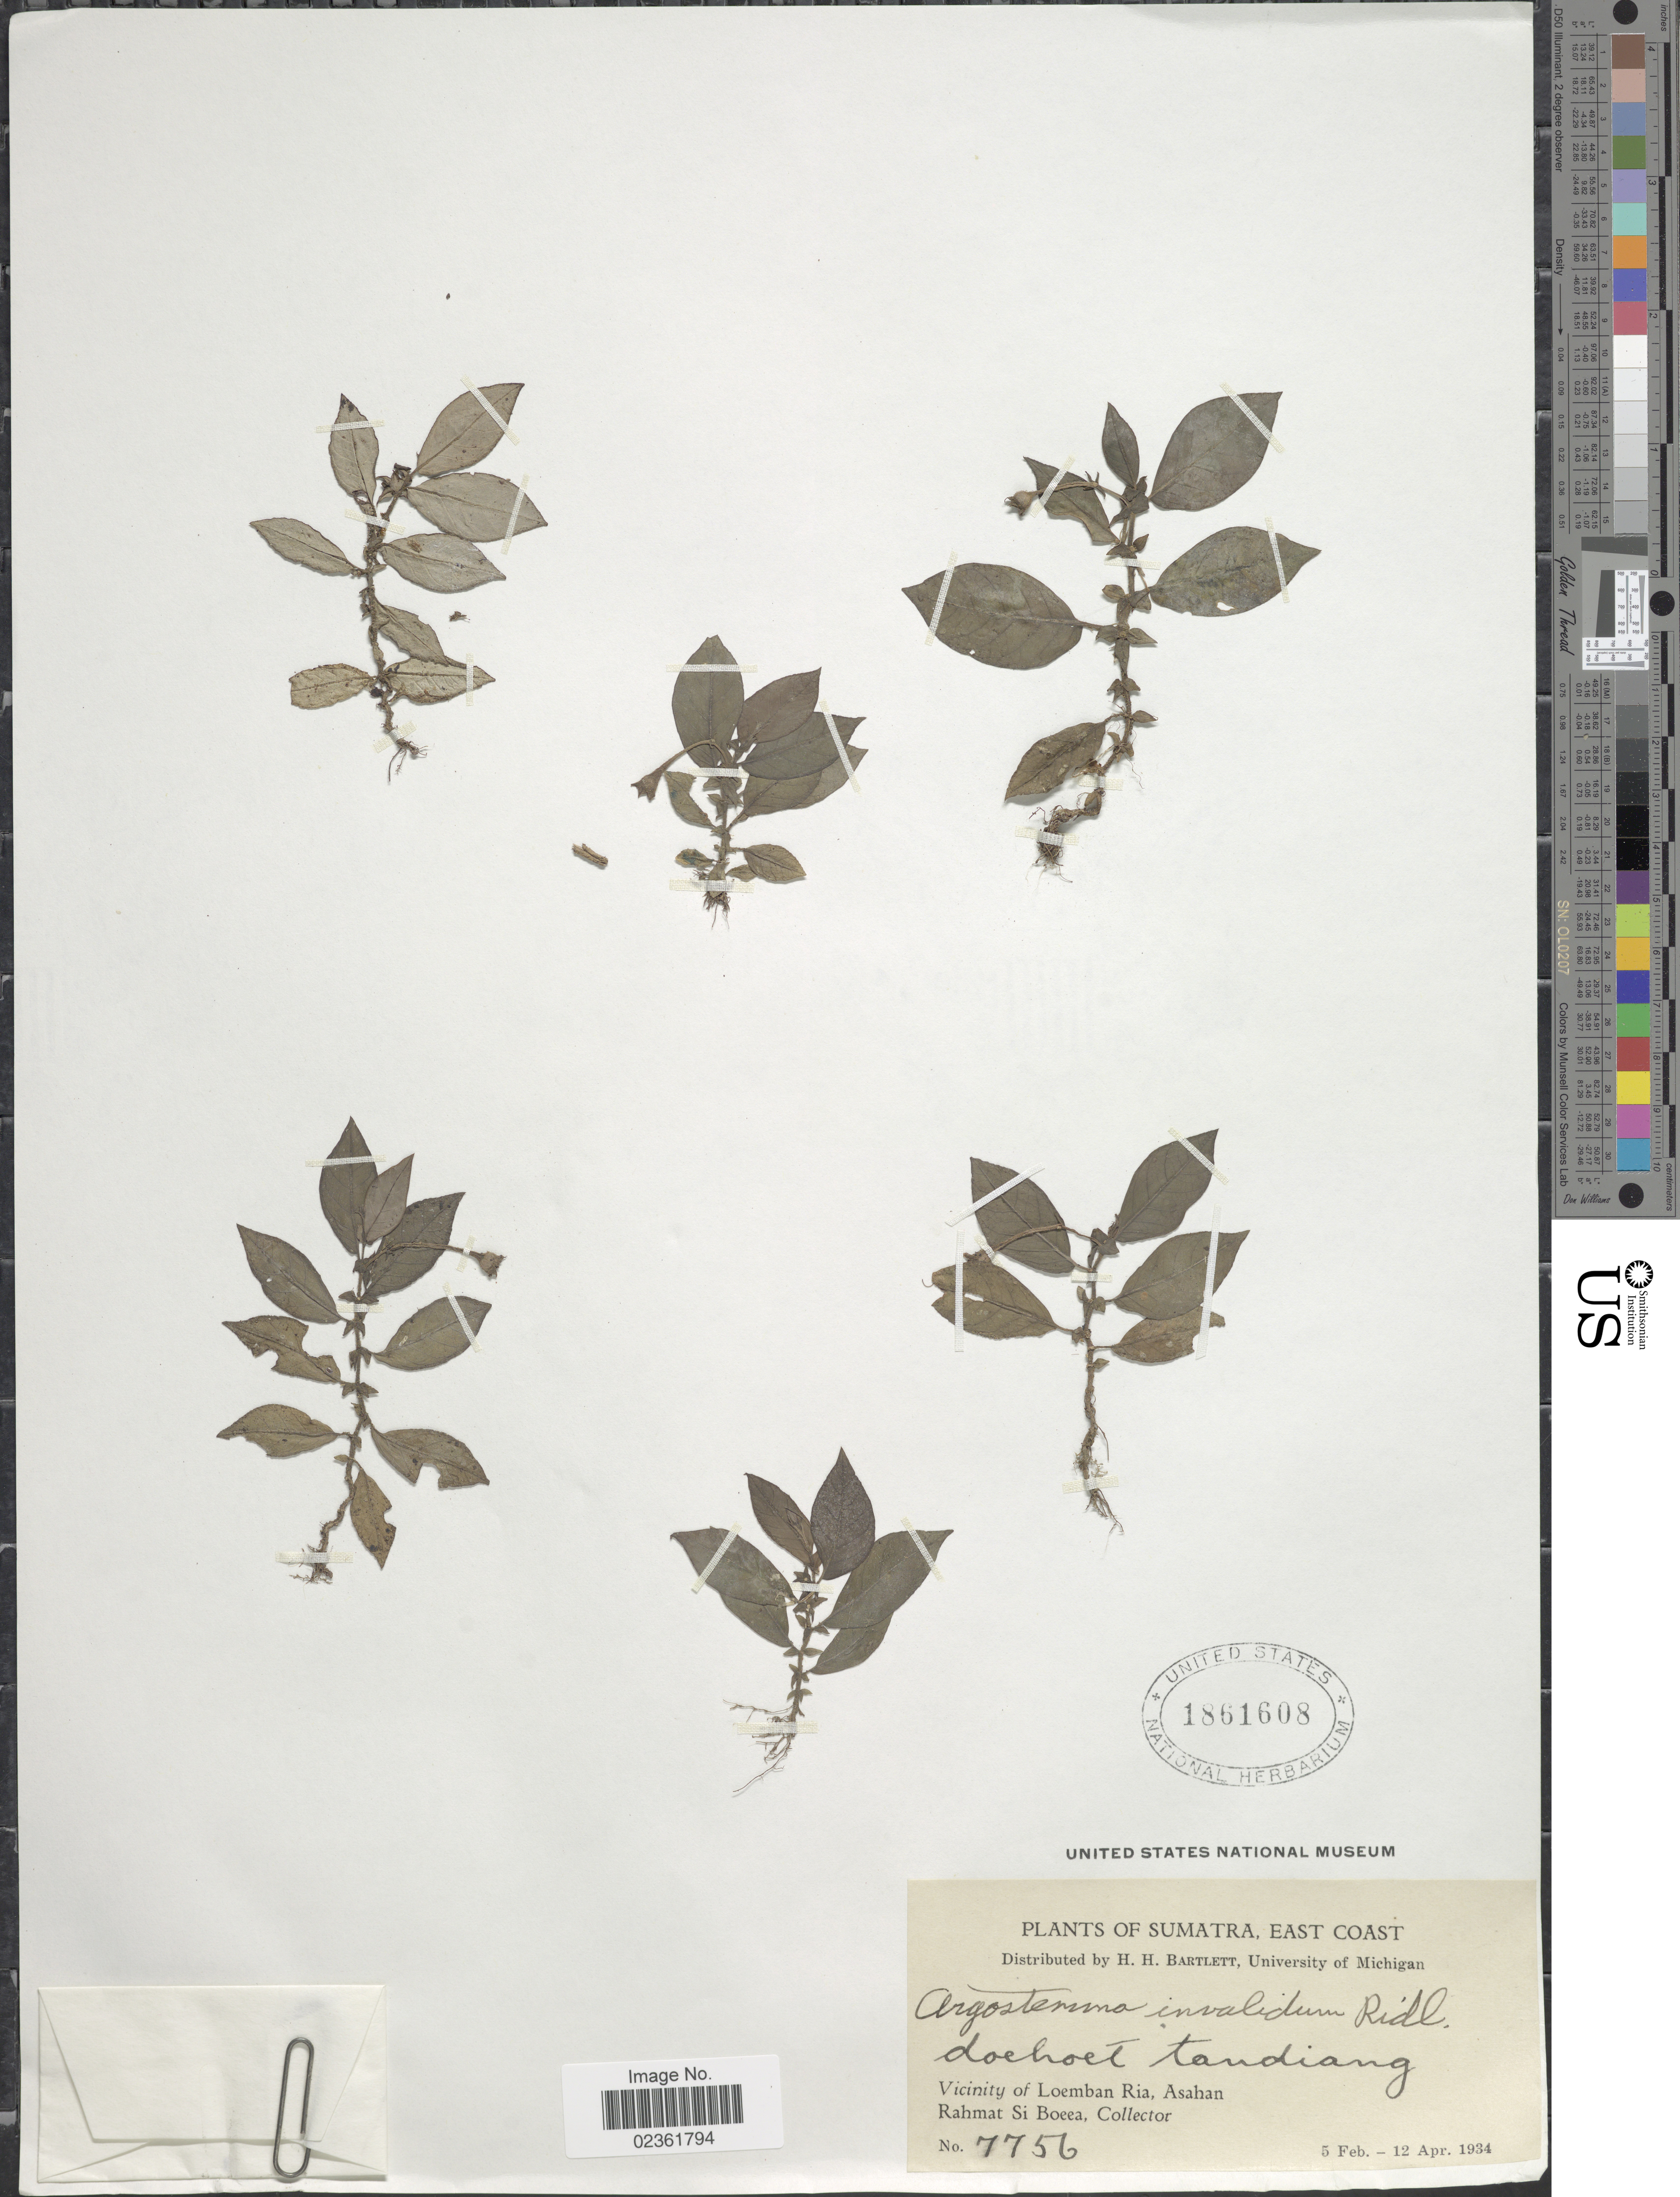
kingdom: Plantae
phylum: Tracheophyta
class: Magnoliopsida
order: Gentianales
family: Rubiaceae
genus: Argostemma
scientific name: Argostemma invalidum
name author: Ridl.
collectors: Rahmat Si Boeea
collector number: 7756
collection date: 1934-02-05/1934-04-12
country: Indonesia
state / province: Sumatra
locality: East Coast, Vicinity of Loemban Ria, Asahan.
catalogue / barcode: US 1861608